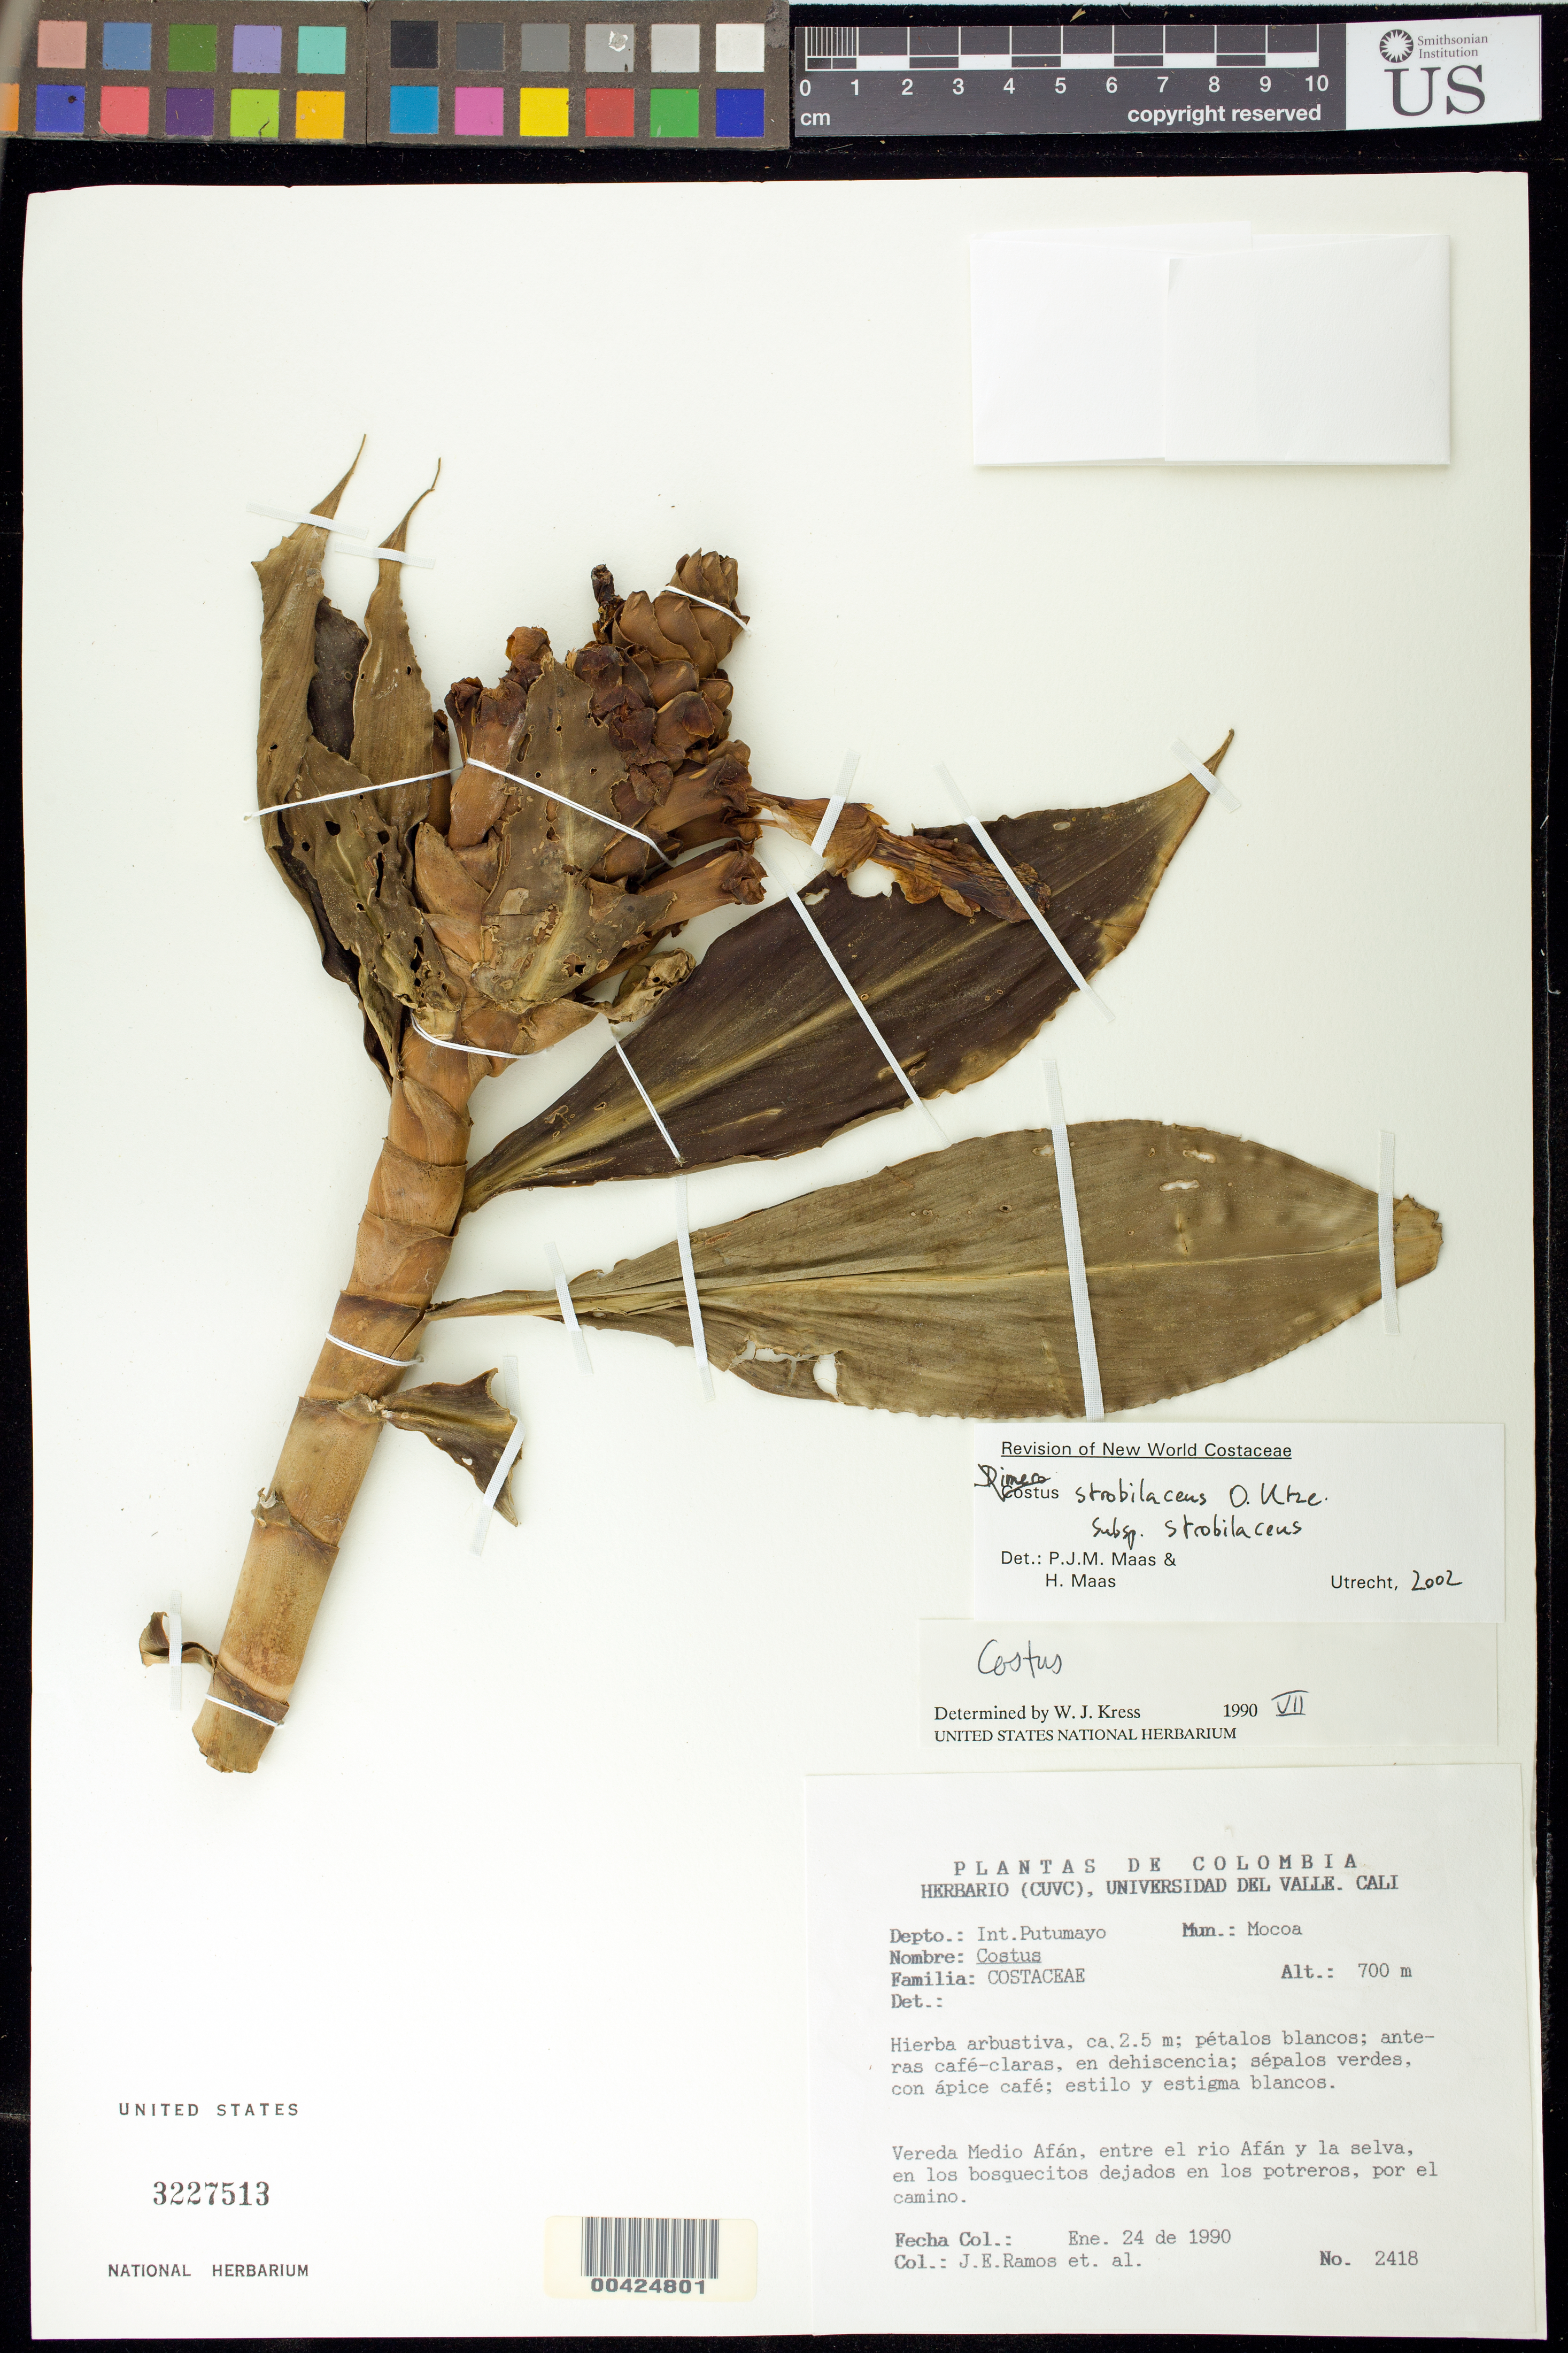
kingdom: Plantae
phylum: Tracheophyta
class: Liliopsida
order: Zingiberales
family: Costaceae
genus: Dimerocostus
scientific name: Dimerocostus strobilaceus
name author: Kuntze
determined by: Kress, W. J., (US), Smithsonian Institution - National Museum of Natural History (UNITED STATES)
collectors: J. E. Ramos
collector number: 2418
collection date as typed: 24 Jan 1990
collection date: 1990-01-24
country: Colombia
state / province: Putumayo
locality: Mocoa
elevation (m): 700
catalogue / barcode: US 3227513